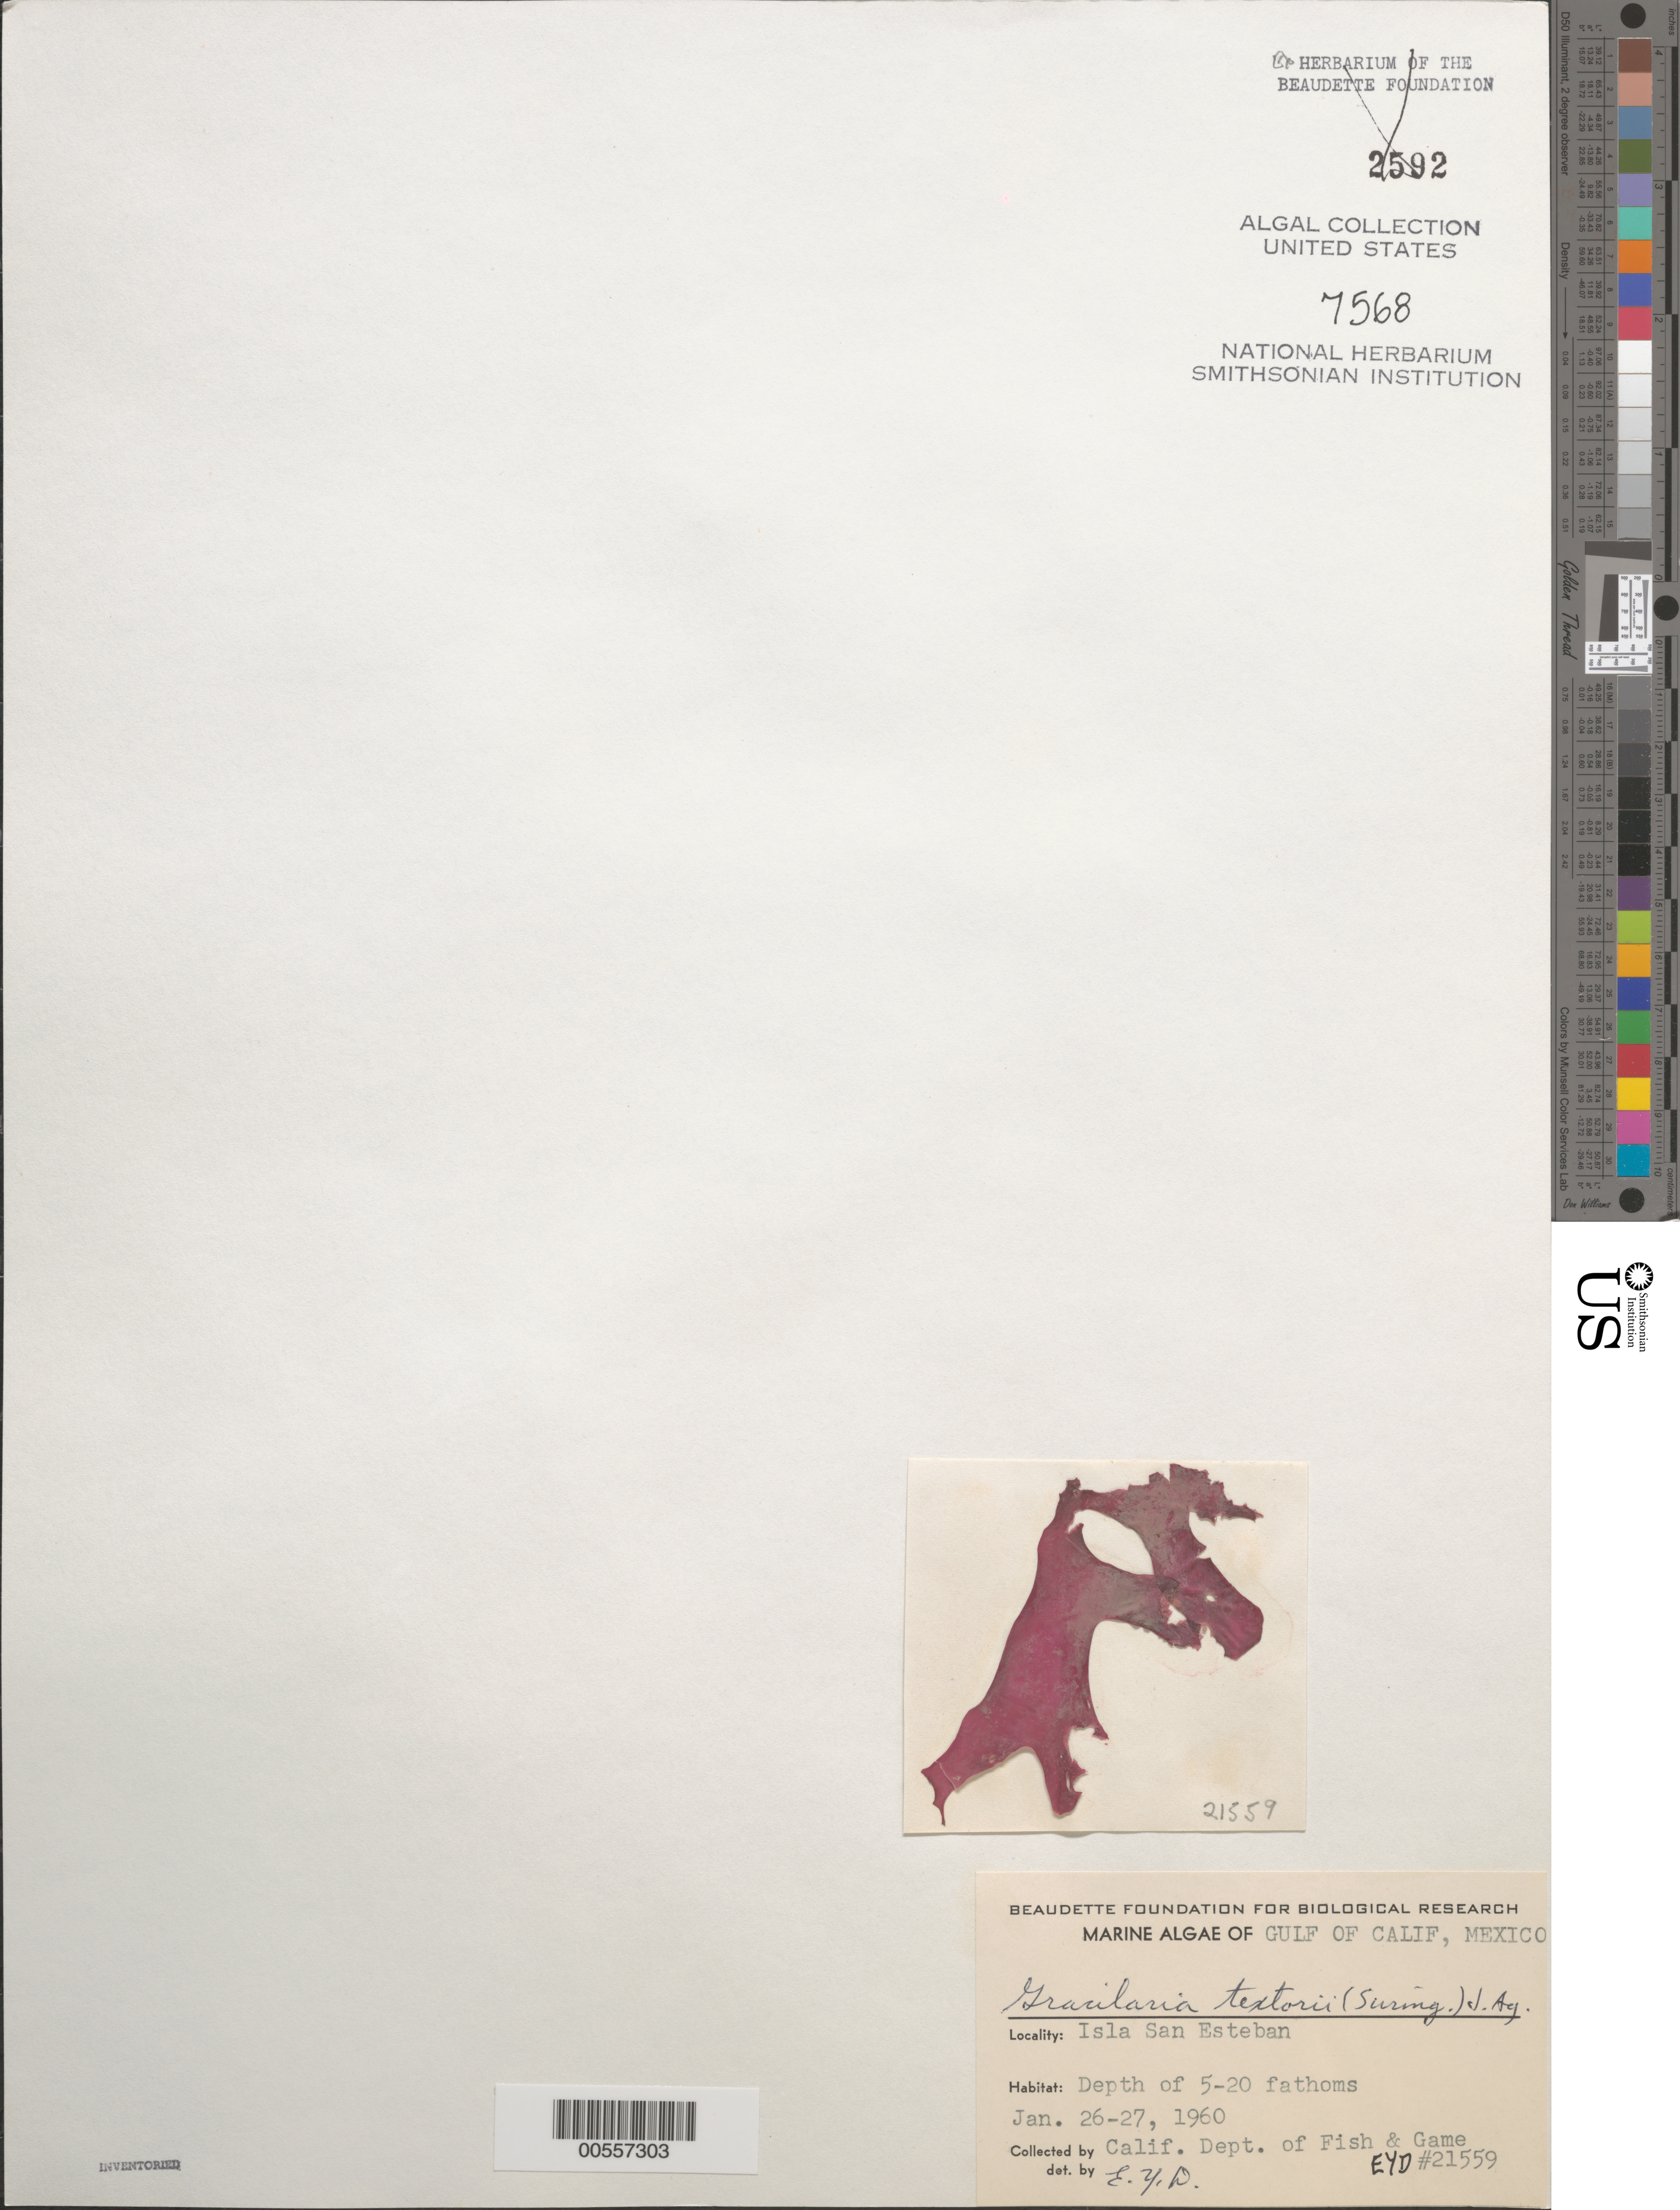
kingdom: Plantae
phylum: Rhodophyta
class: Florideophyceae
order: Gracilariales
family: Gracilariaceae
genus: Gracilaria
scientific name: Gracilaria textorii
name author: (Suringar) De Toni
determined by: Dawson, E. Y.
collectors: California Dept of Fish & Game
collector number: EYD 21559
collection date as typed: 26 Jan 1960 TO 27 Jan 1960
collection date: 1960-01-26/1960-01-27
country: Mexico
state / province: Baja California Norte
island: Isla San Esteban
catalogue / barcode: US 7568